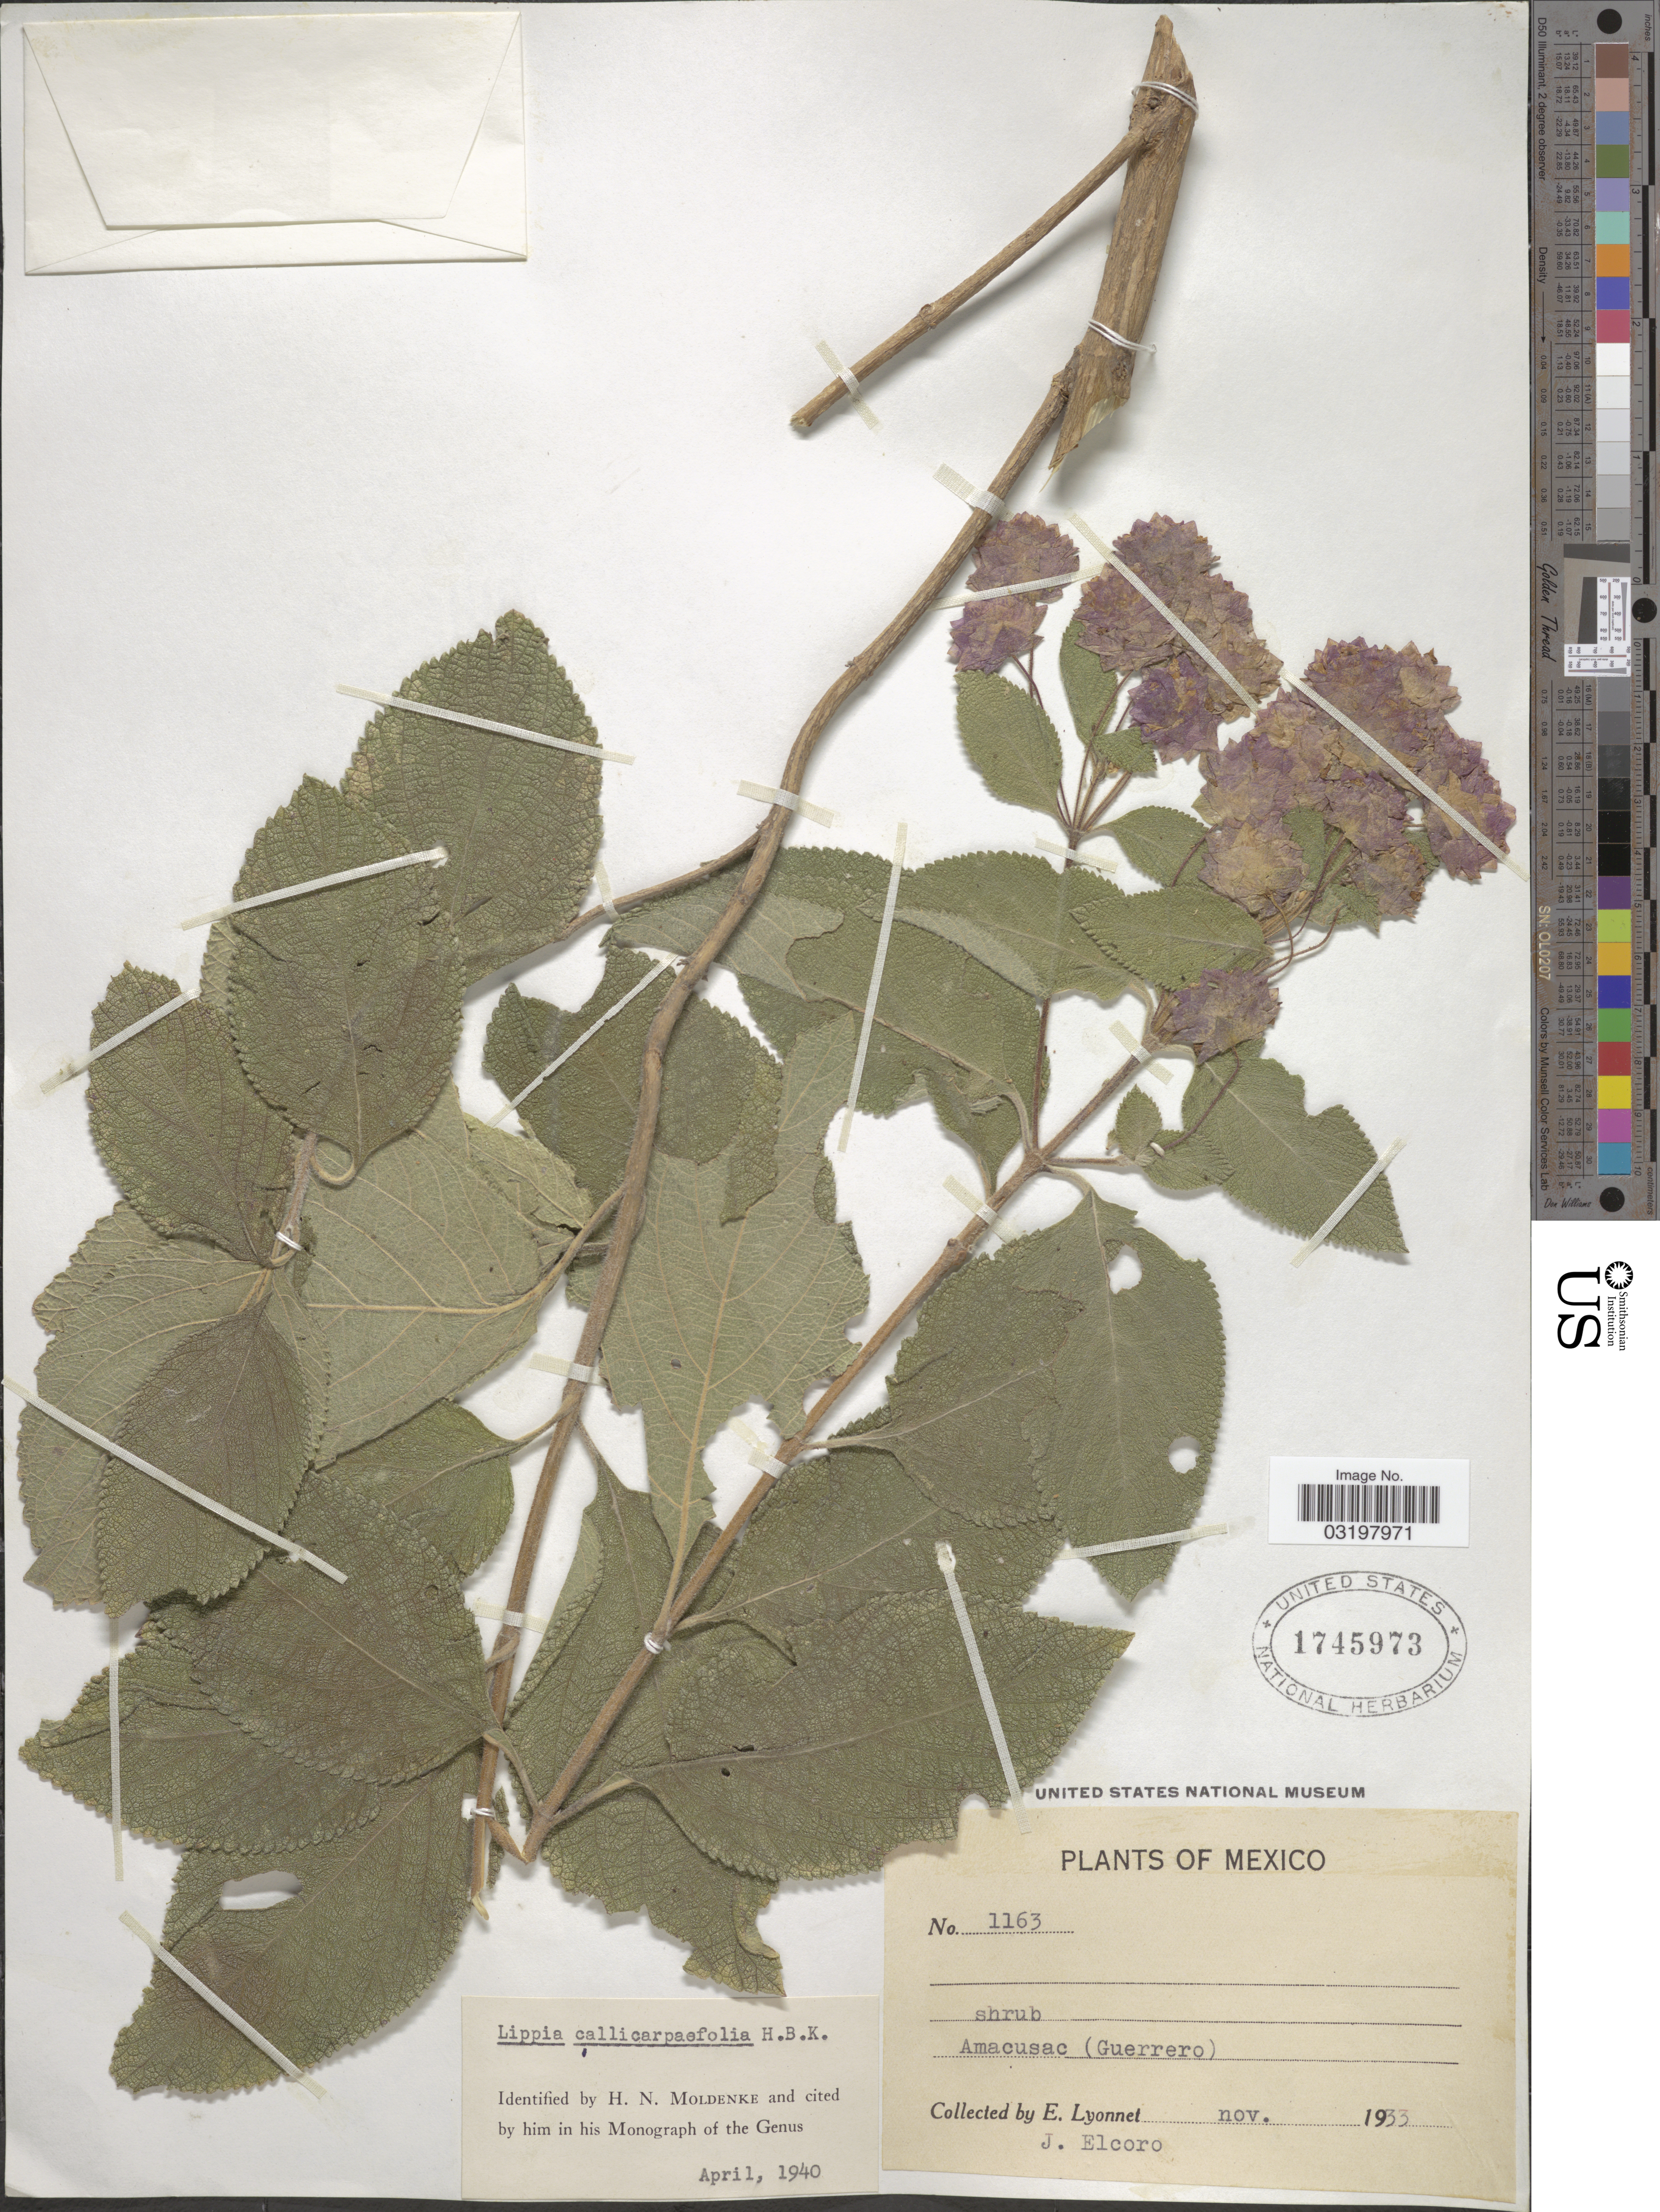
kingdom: Plantae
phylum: Tracheophyta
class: Magnoliopsida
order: Lamiales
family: Verbenaceae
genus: Lippia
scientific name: Lippia callicarpifolia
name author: Kunth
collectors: E. Lyonnet & J. Elcoro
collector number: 1163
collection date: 1933-11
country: Mexico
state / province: Guerrero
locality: Amacusac.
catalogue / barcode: US 1745973